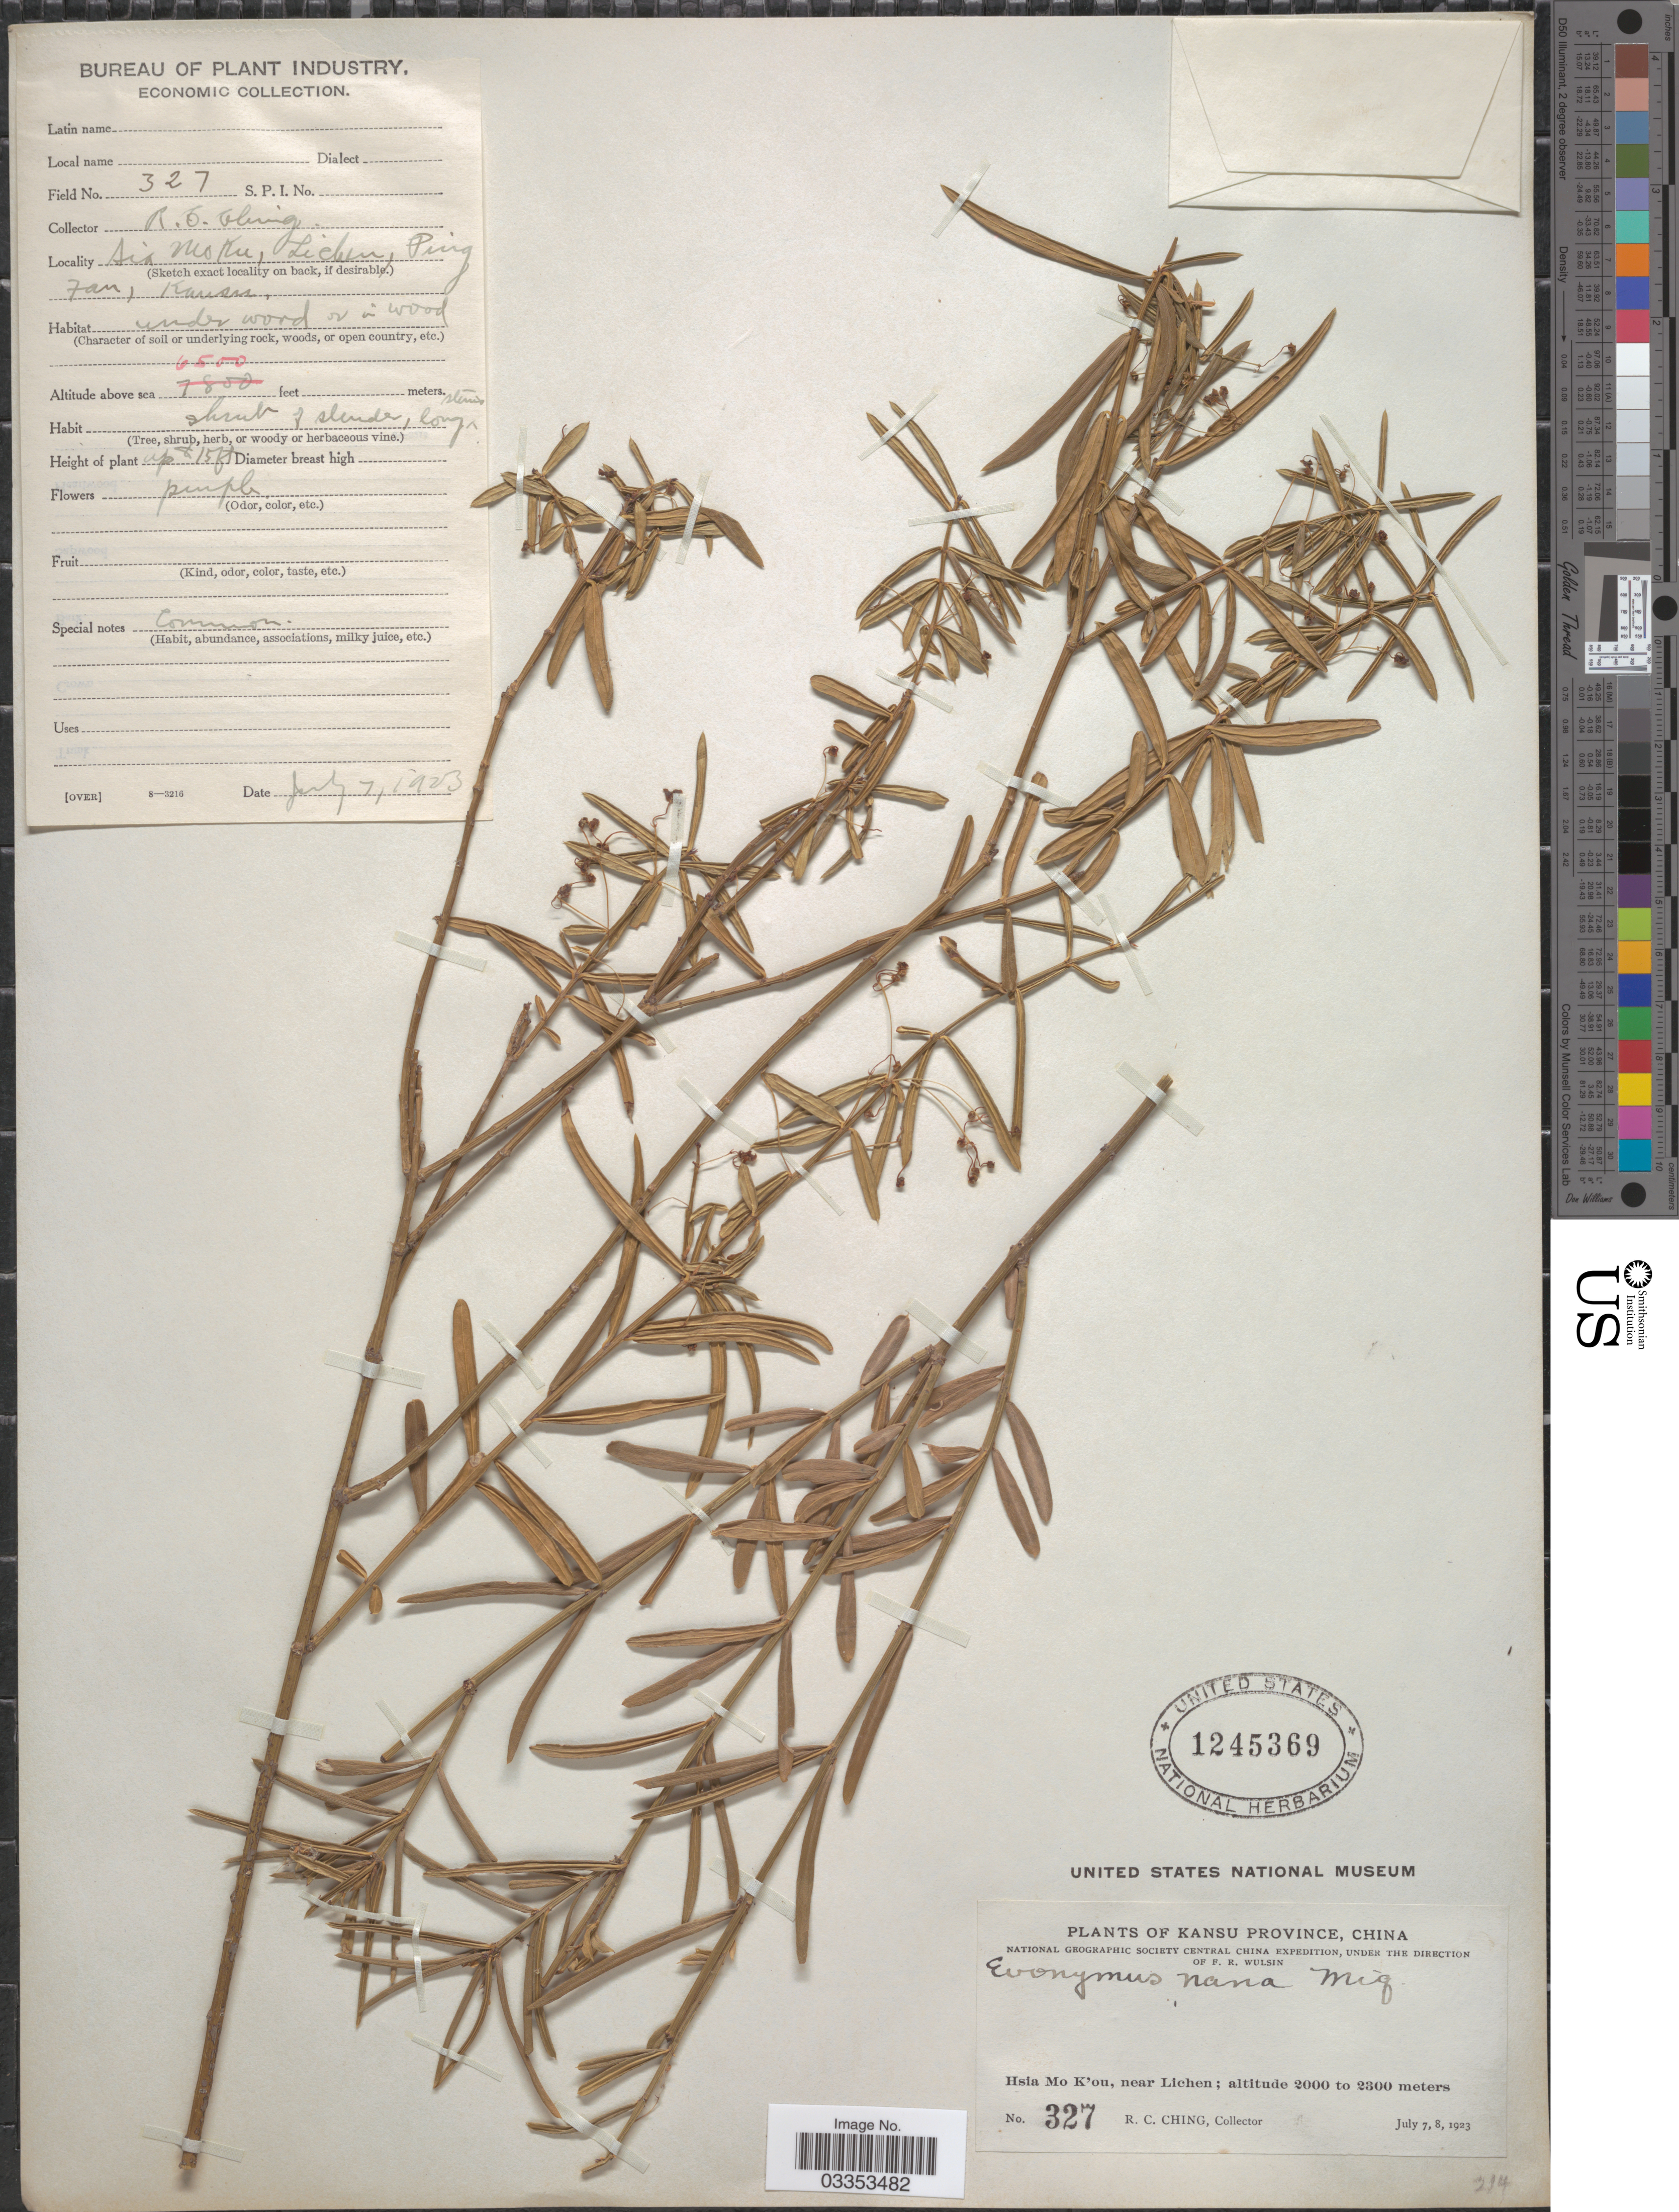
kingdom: Plantae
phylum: Tracheophyta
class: Magnoliopsida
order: Celastrales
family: Celastraceae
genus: Euonymus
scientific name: Euonymus nanus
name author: M. Bieb.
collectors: R. C. Ching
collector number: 327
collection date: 1903-07-07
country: China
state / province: Gansu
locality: Kansu Province. Hsia Mo K'ou, near Lichen. Sia Mo Ku, Lichen, Ping Fan.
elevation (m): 1981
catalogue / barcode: US 1245369